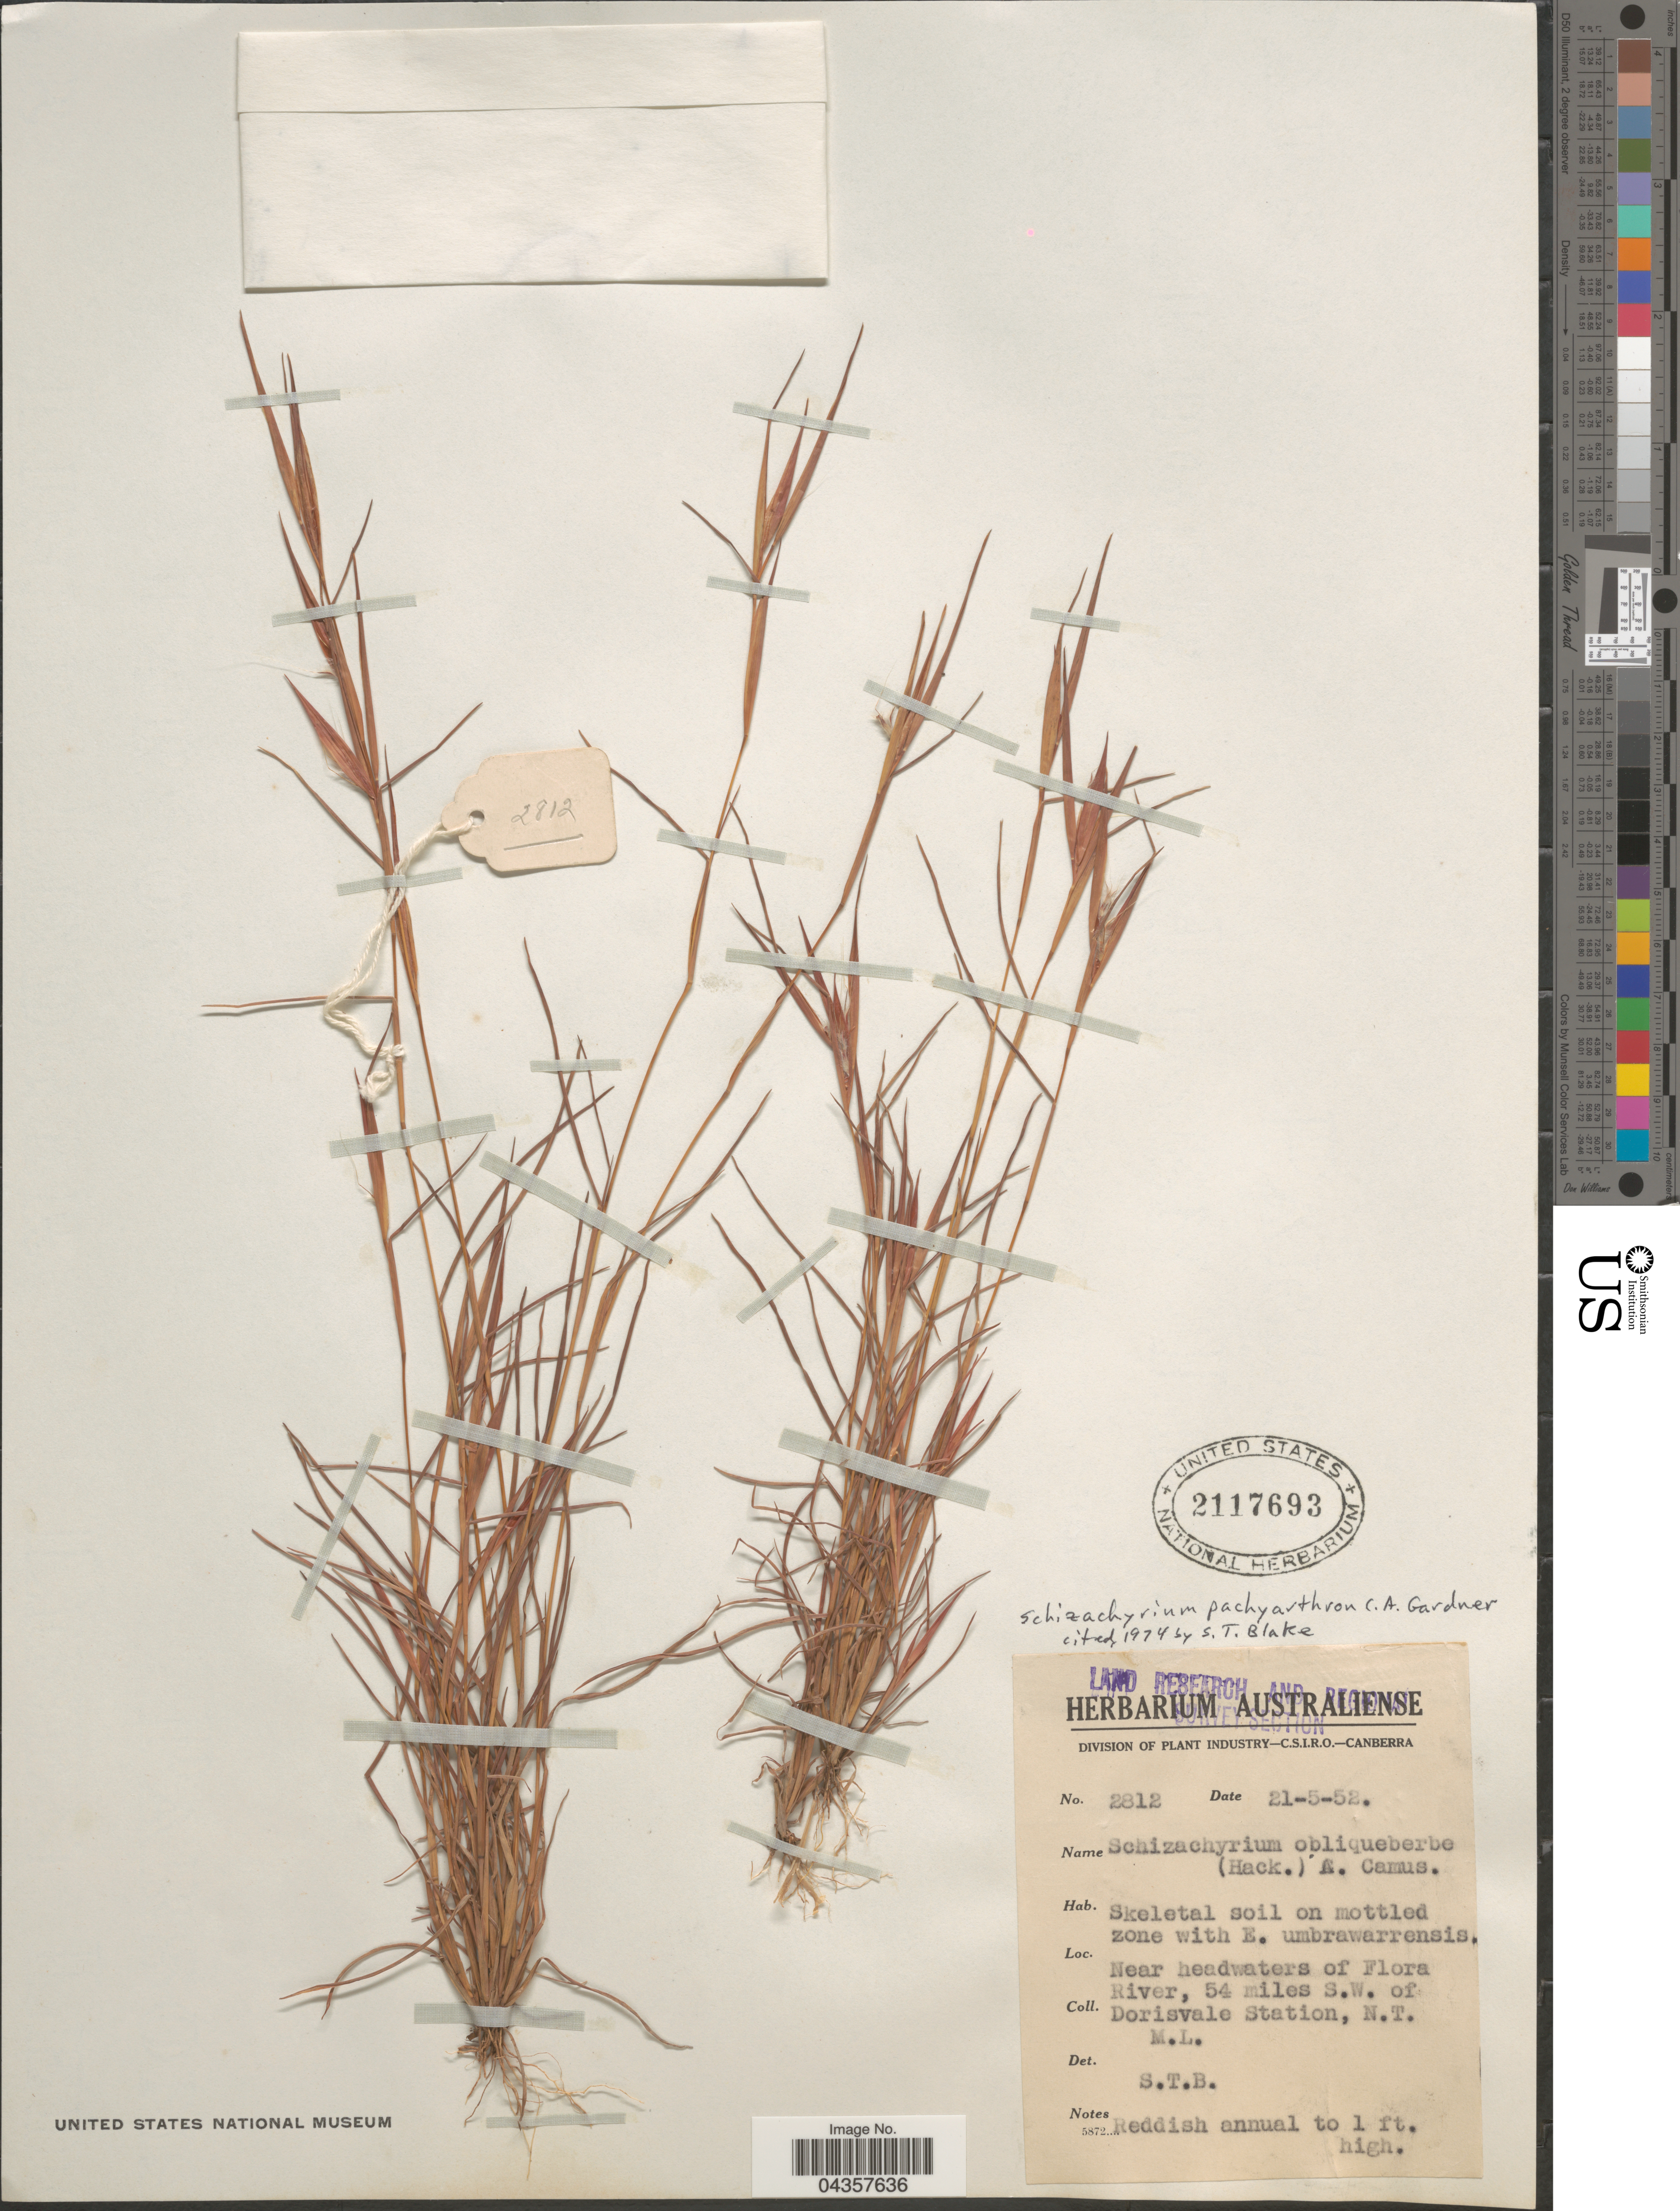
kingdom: Plantae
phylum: Tracheophyta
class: Liliopsida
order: Poales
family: Poaceae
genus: Schizachyrium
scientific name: Schizachyrium pachyarthron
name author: C.A. Gardner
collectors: M. L.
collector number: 2812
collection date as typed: Transcribed d/m/y: 21/5/52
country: Australia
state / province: Northern Territory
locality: Near headwaters of Flora River, 54 miles S.W. of Dorisvale Station.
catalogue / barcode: US 2117693